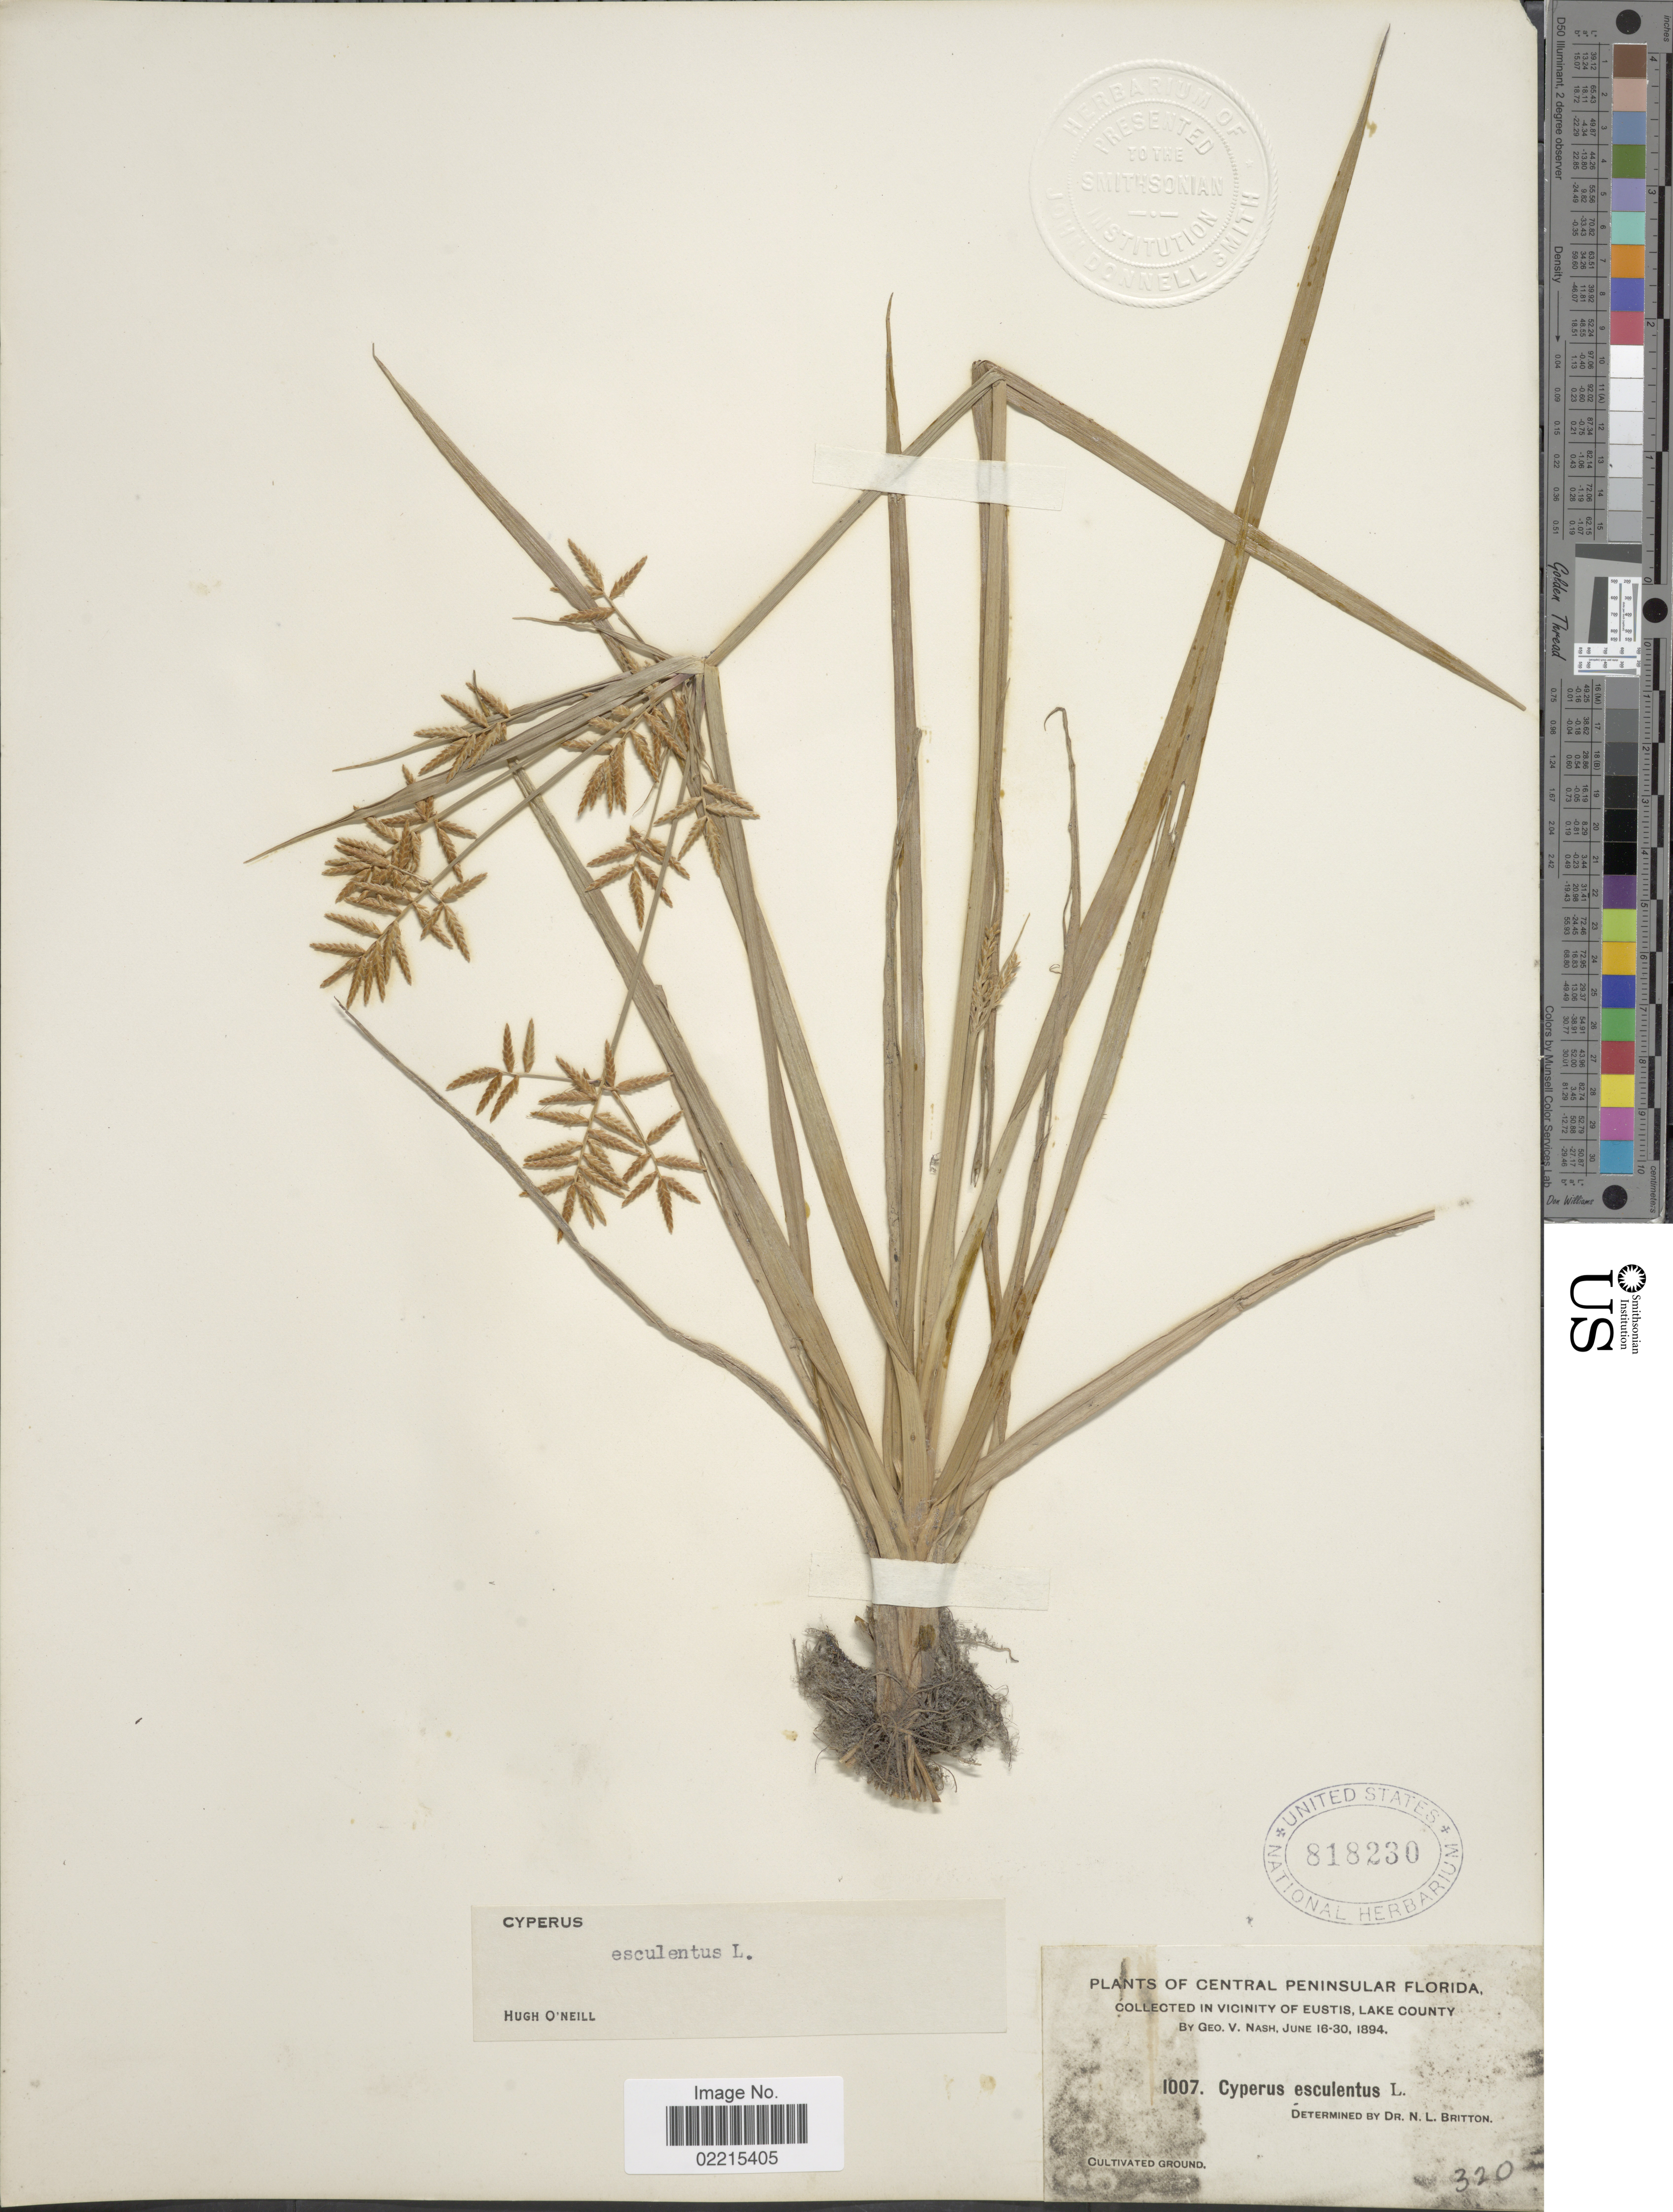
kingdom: Plantae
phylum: Tracheophyta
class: Liliopsida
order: Poales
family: Cyperaceae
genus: Cyperus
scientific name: Cyperus esculentus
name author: L.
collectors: G. V. Nash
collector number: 1007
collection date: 1894-06-16/1894-06-30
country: United States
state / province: Florida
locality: Central Peninsular Florida, In Vicinity of Eustis, Lake County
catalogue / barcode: US 818230